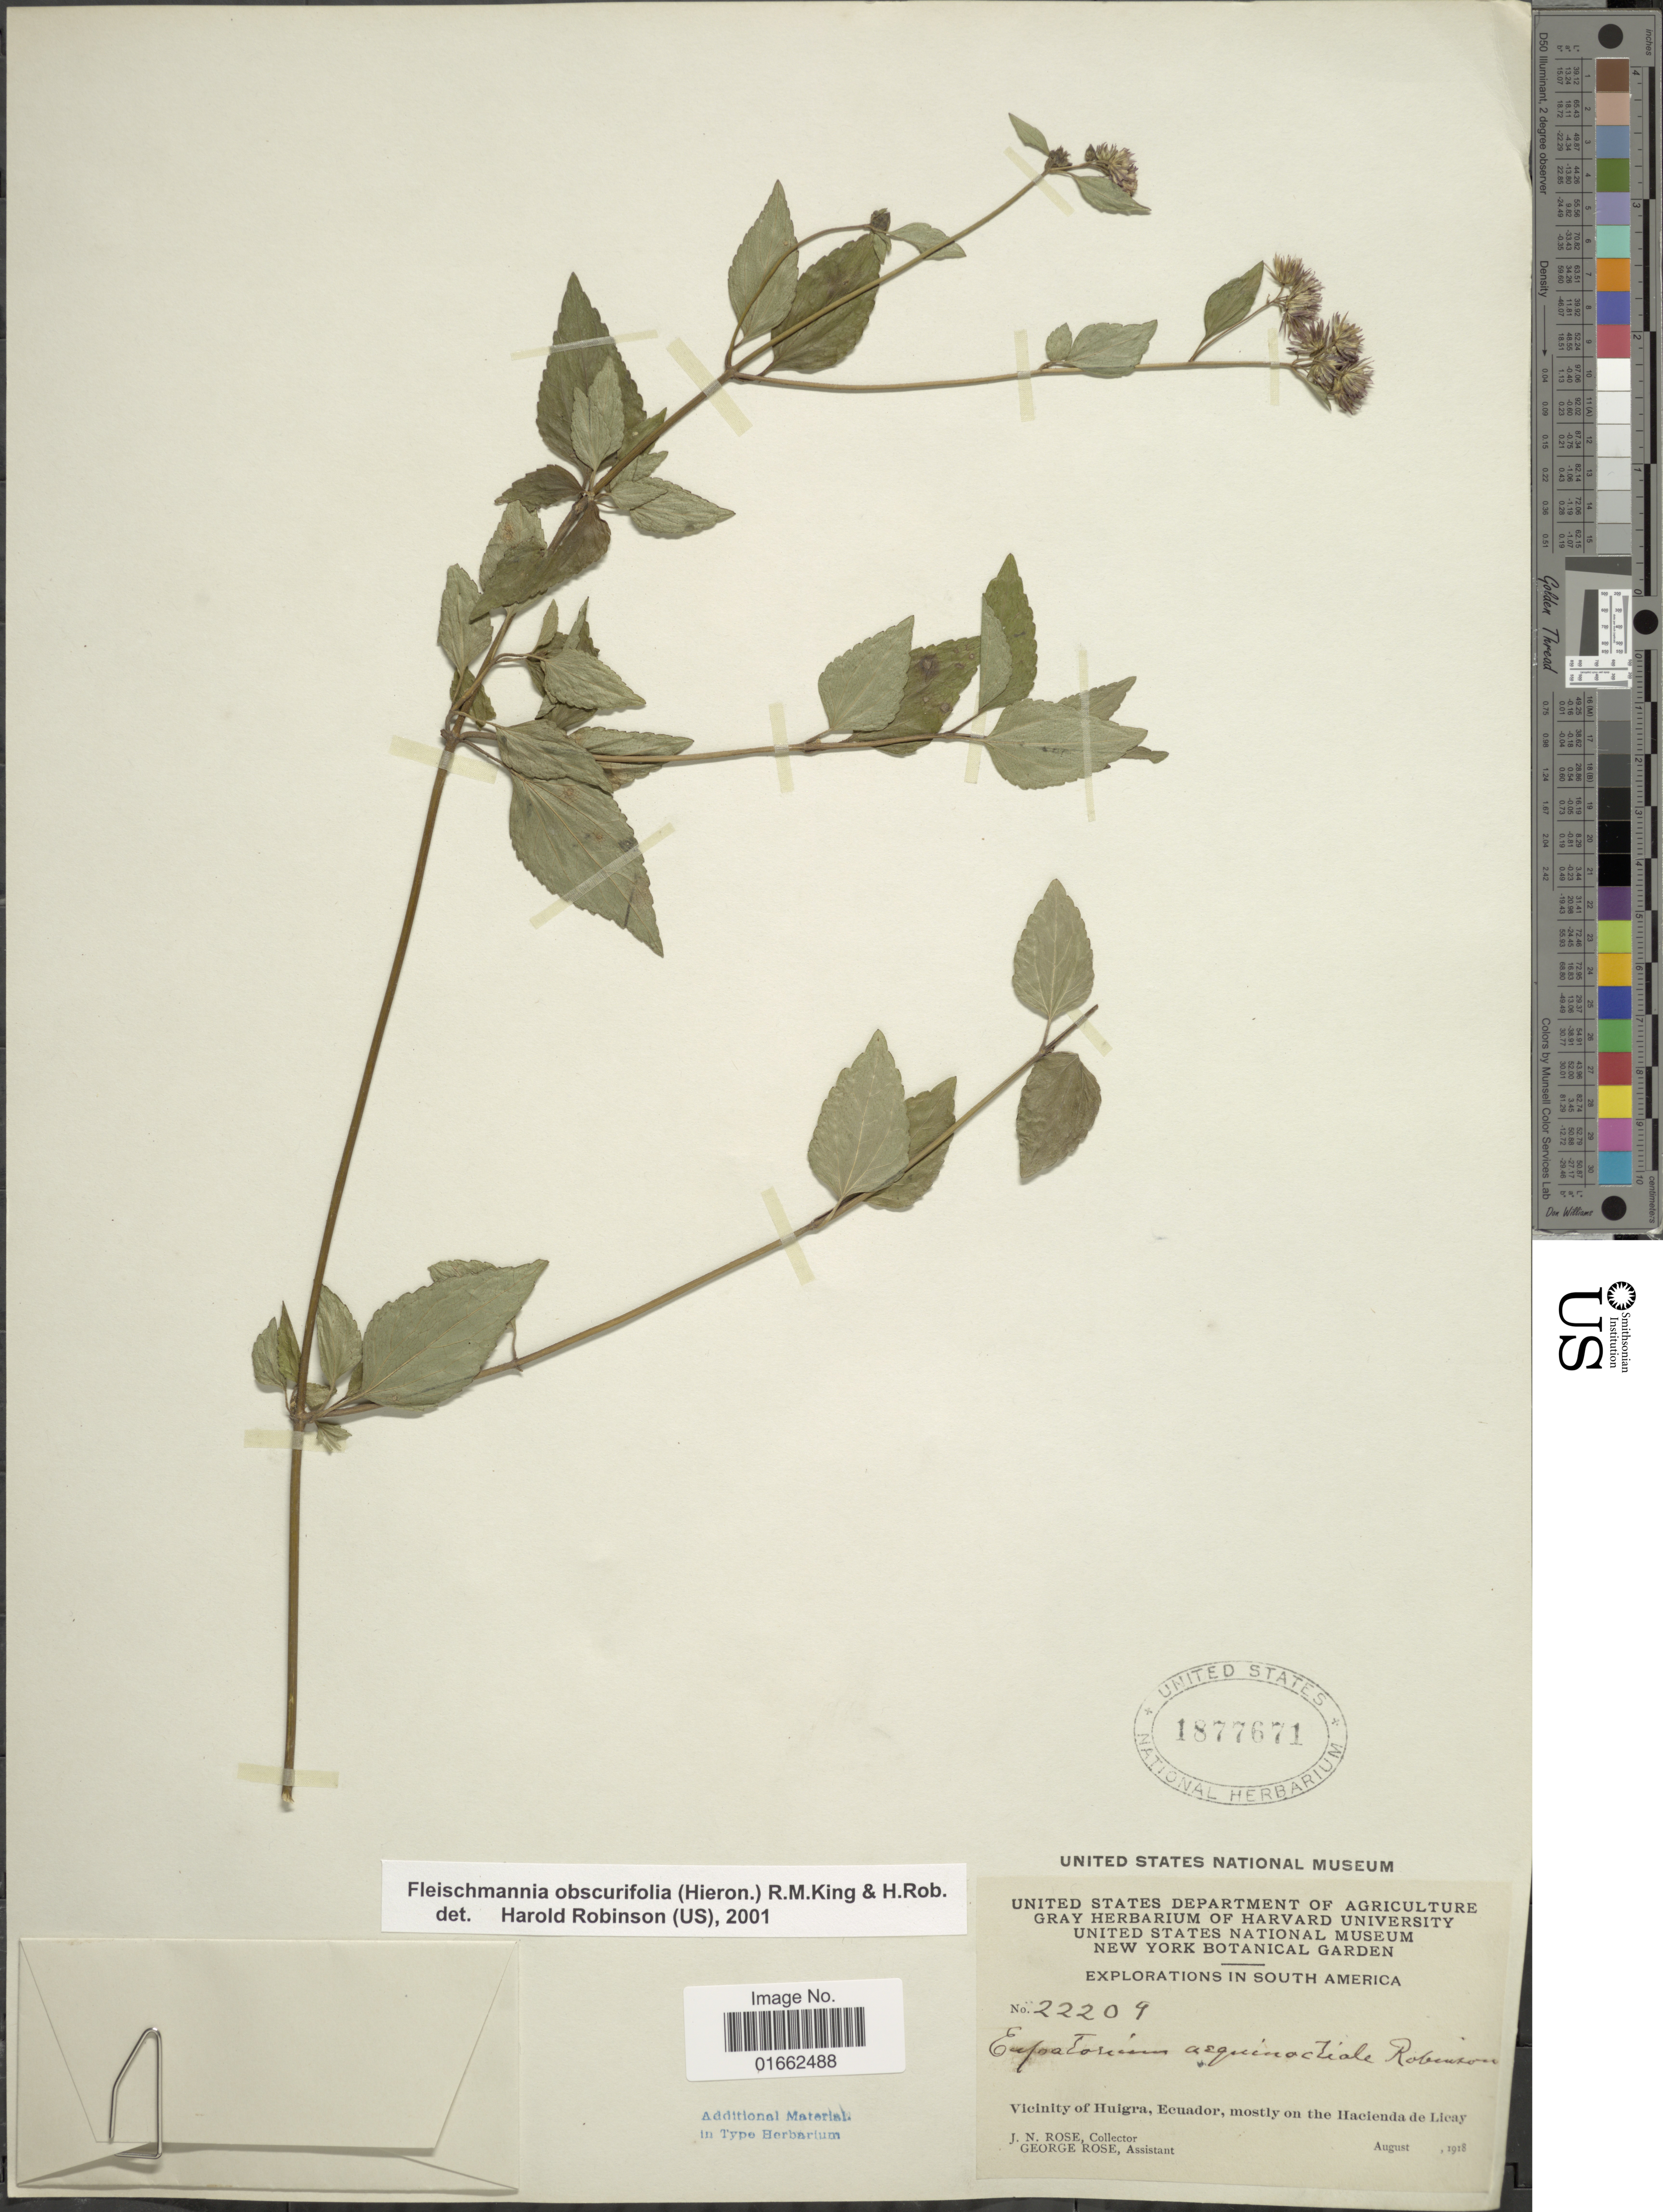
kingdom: Plantae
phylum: Tracheophyta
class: Magnoliopsida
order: Asterales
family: Asteraceae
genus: Fleischmannia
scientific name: Fleischmannia obscurifolia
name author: (Hieron.) R.M. King & H. Rob.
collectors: J. N. Rose & G. Rose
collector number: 22209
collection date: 1918-08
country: Ecuador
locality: Vicinity of Huigra, Ecuador, mostly on the Hacienda de Licay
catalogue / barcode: US 1877671